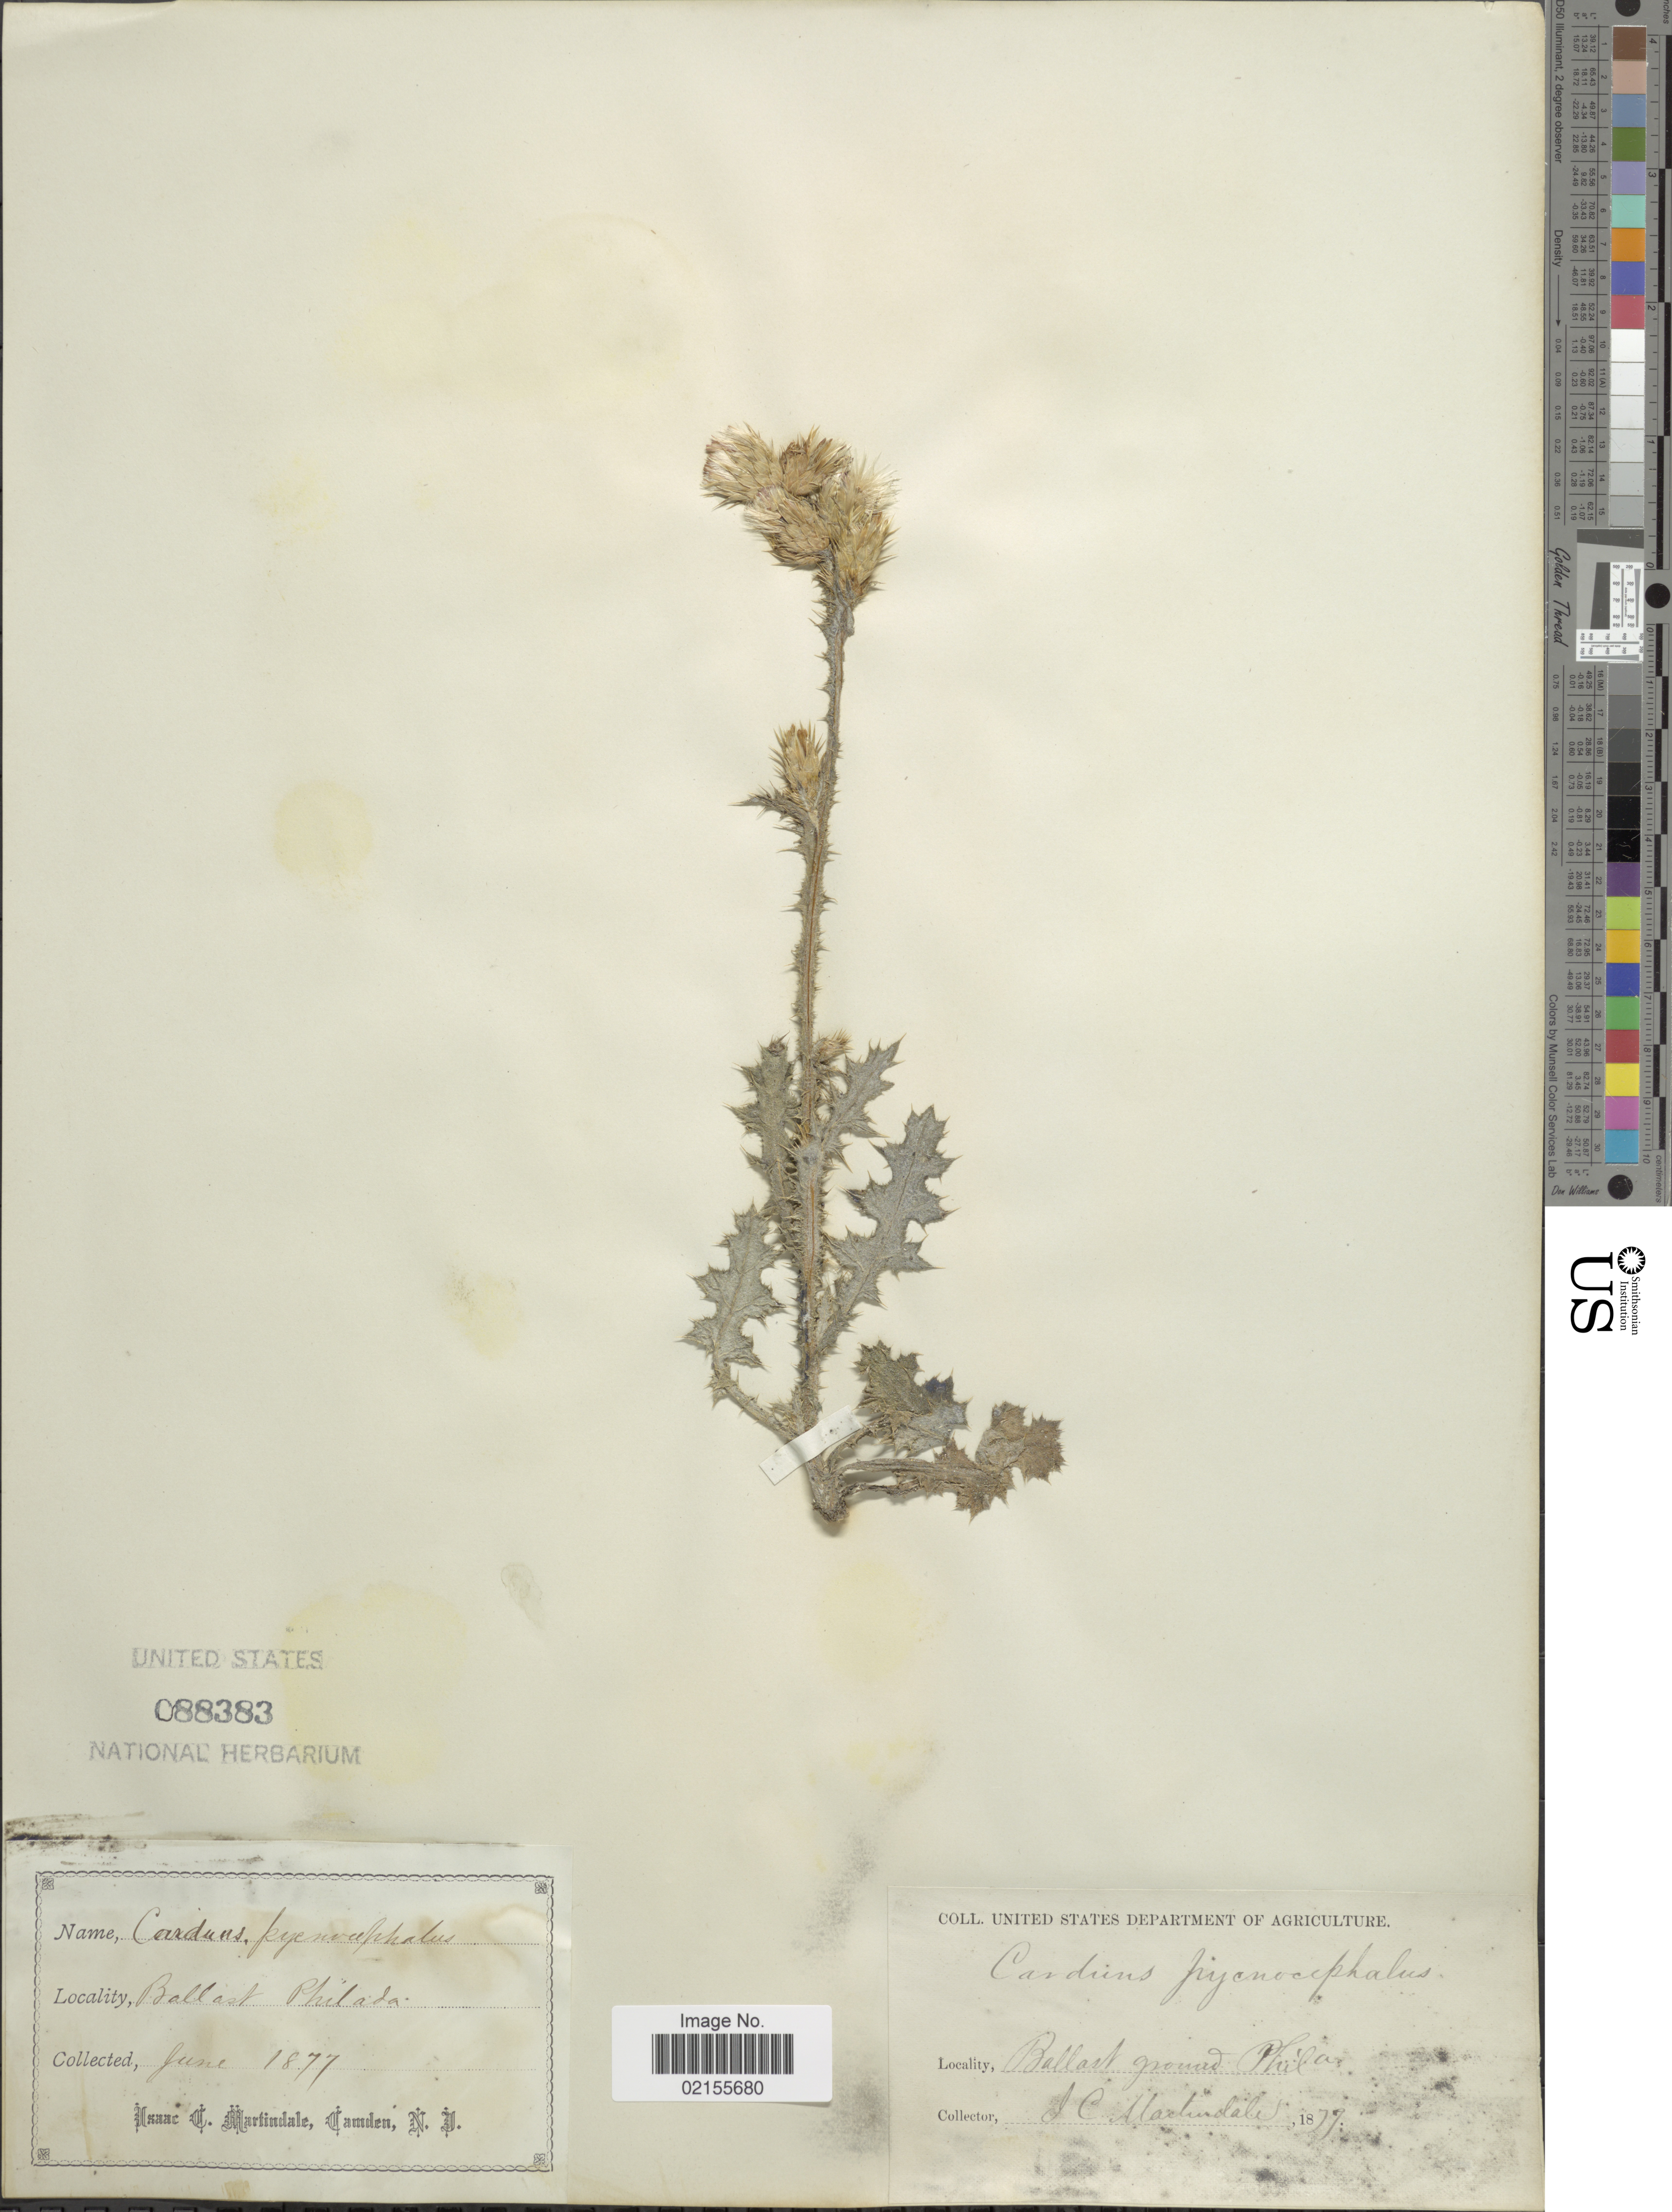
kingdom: Plantae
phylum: Tracheophyta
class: Magnoliopsida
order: Asterales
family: Asteraceae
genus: Carduus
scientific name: Carduus pycnocephalus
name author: L.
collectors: I. C. Martindale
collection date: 1877-06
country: United States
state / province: Pennsylvania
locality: Ballast Philadelphia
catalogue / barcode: US 88383